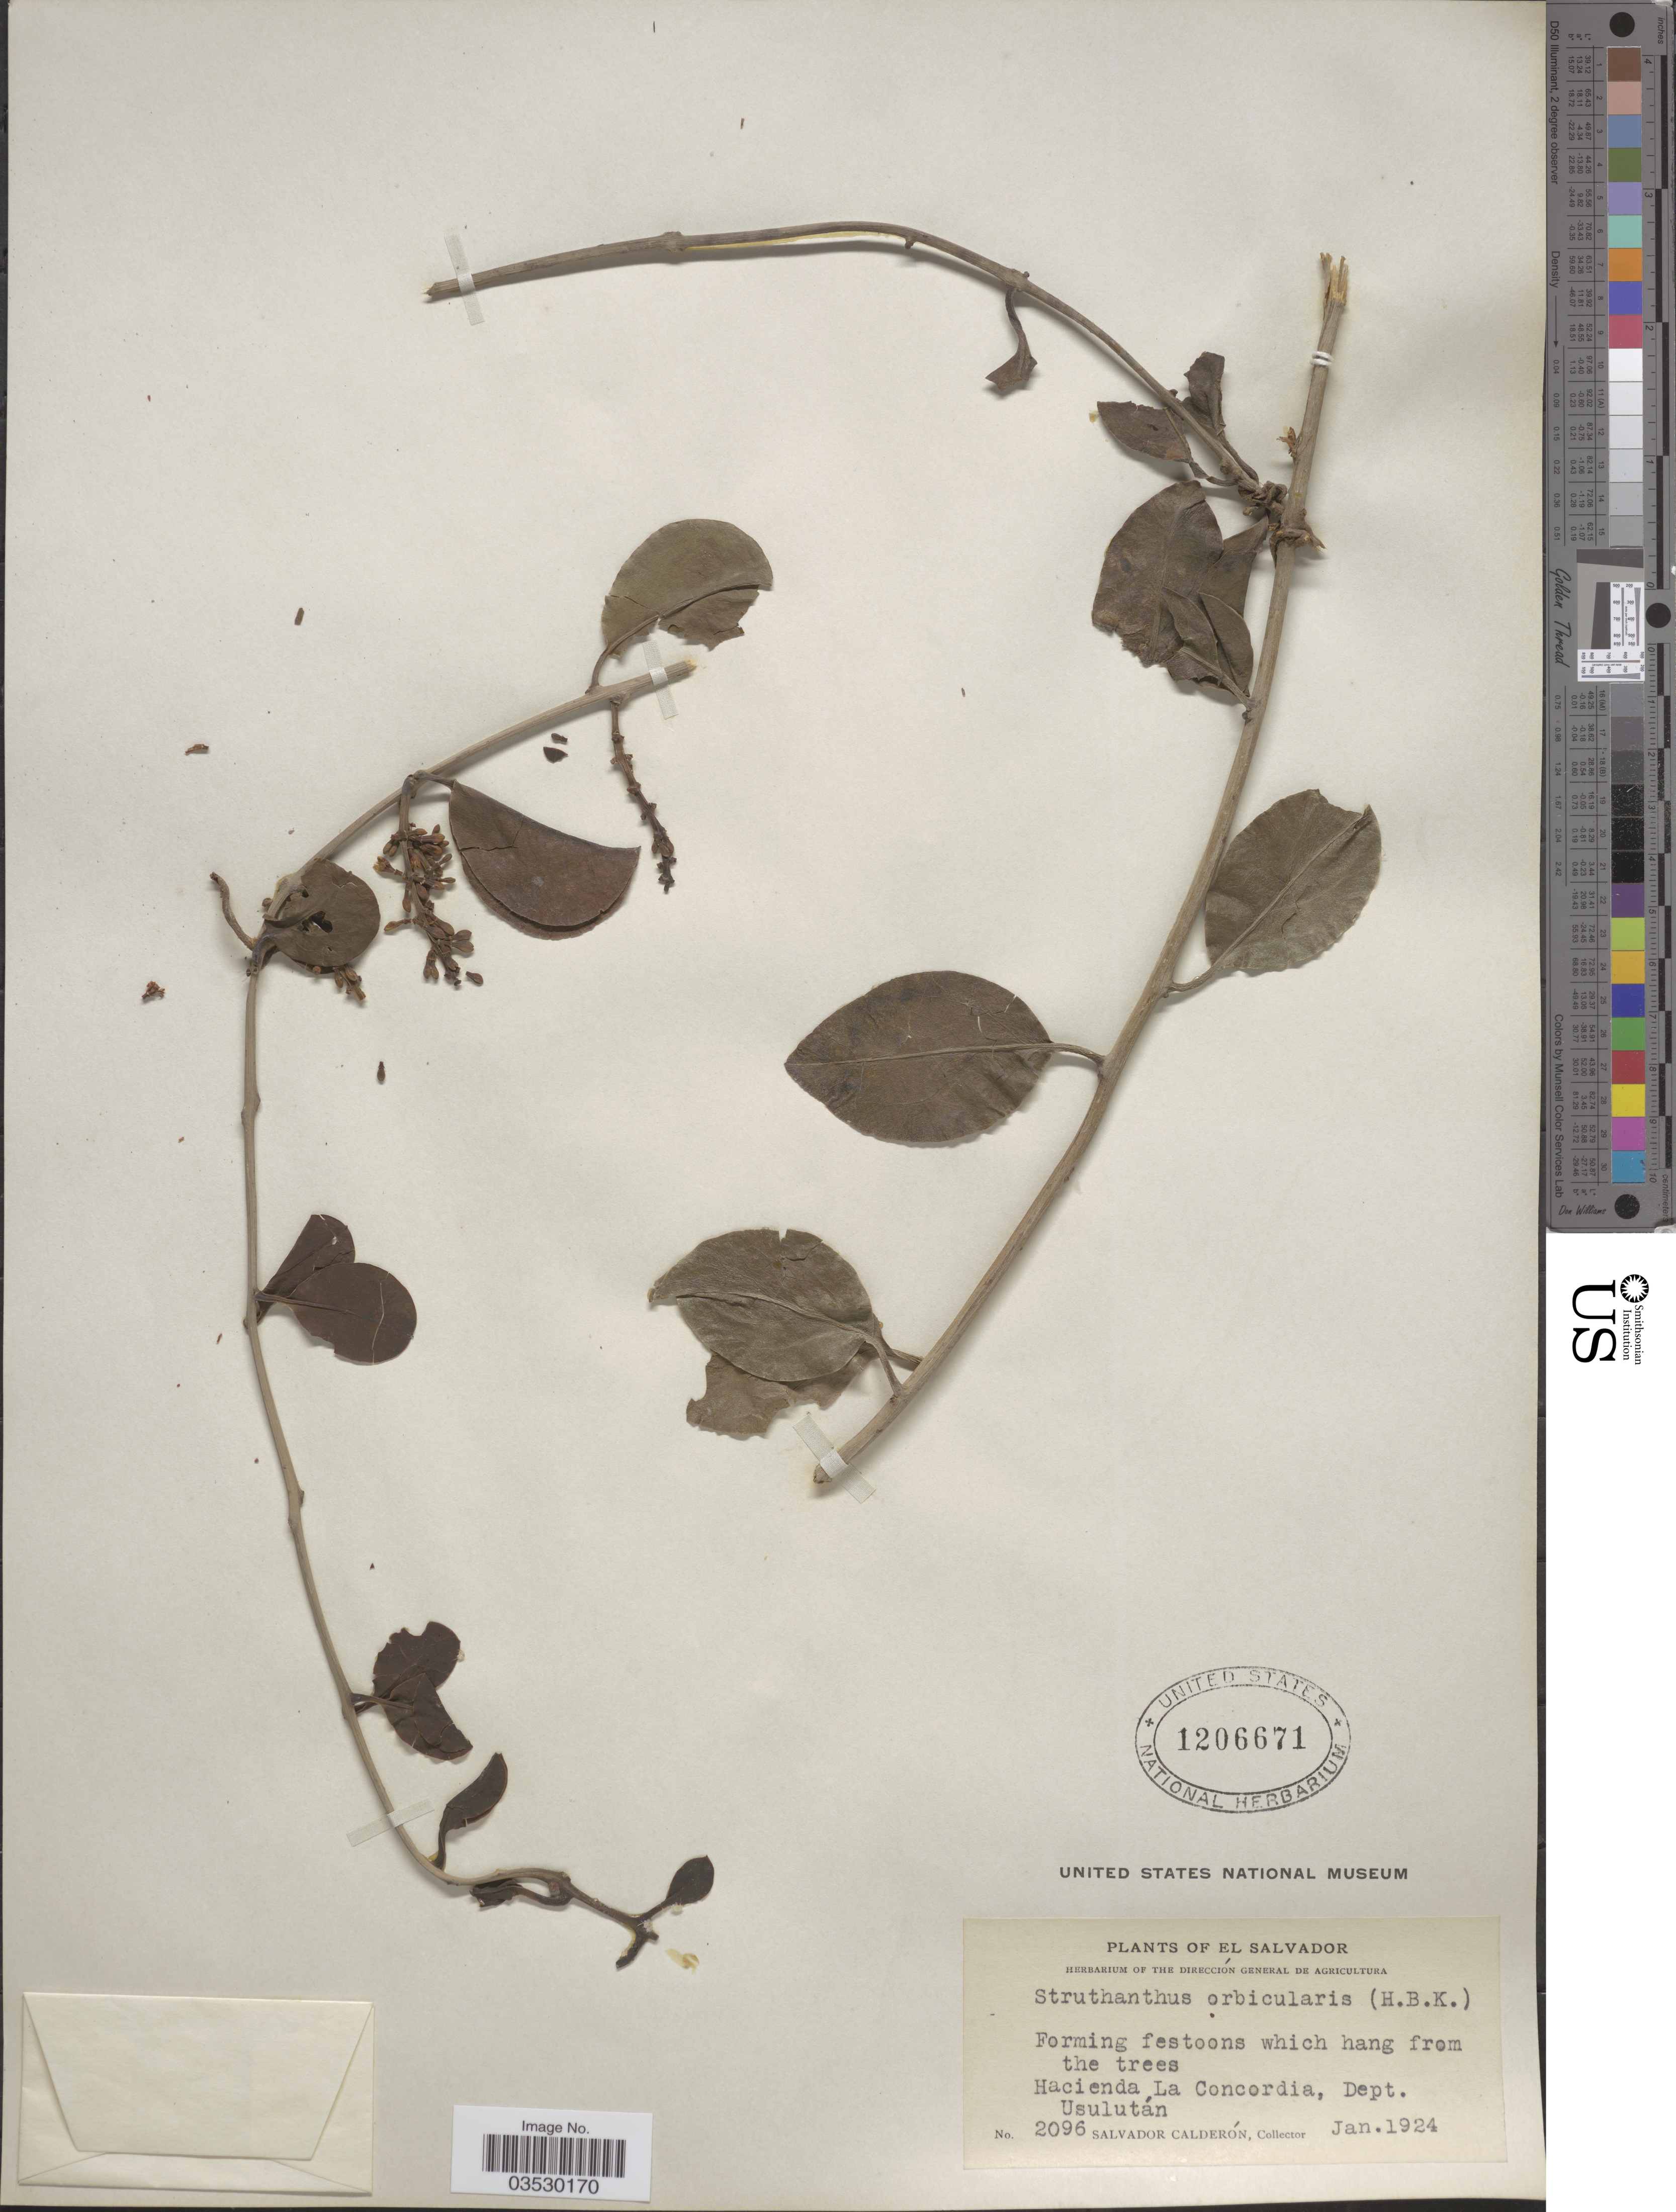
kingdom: Plantae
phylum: Tracheophyta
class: Magnoliopsida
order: Santalales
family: Loranthaceae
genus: Struthanthus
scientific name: Struthanthus orbicularis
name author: (Kunth) Blume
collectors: S. Calderón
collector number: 2096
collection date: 1924-01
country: El Salvador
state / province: Usulután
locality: Hacienda La Concordia, Dept. Usulután.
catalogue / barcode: US 1206671